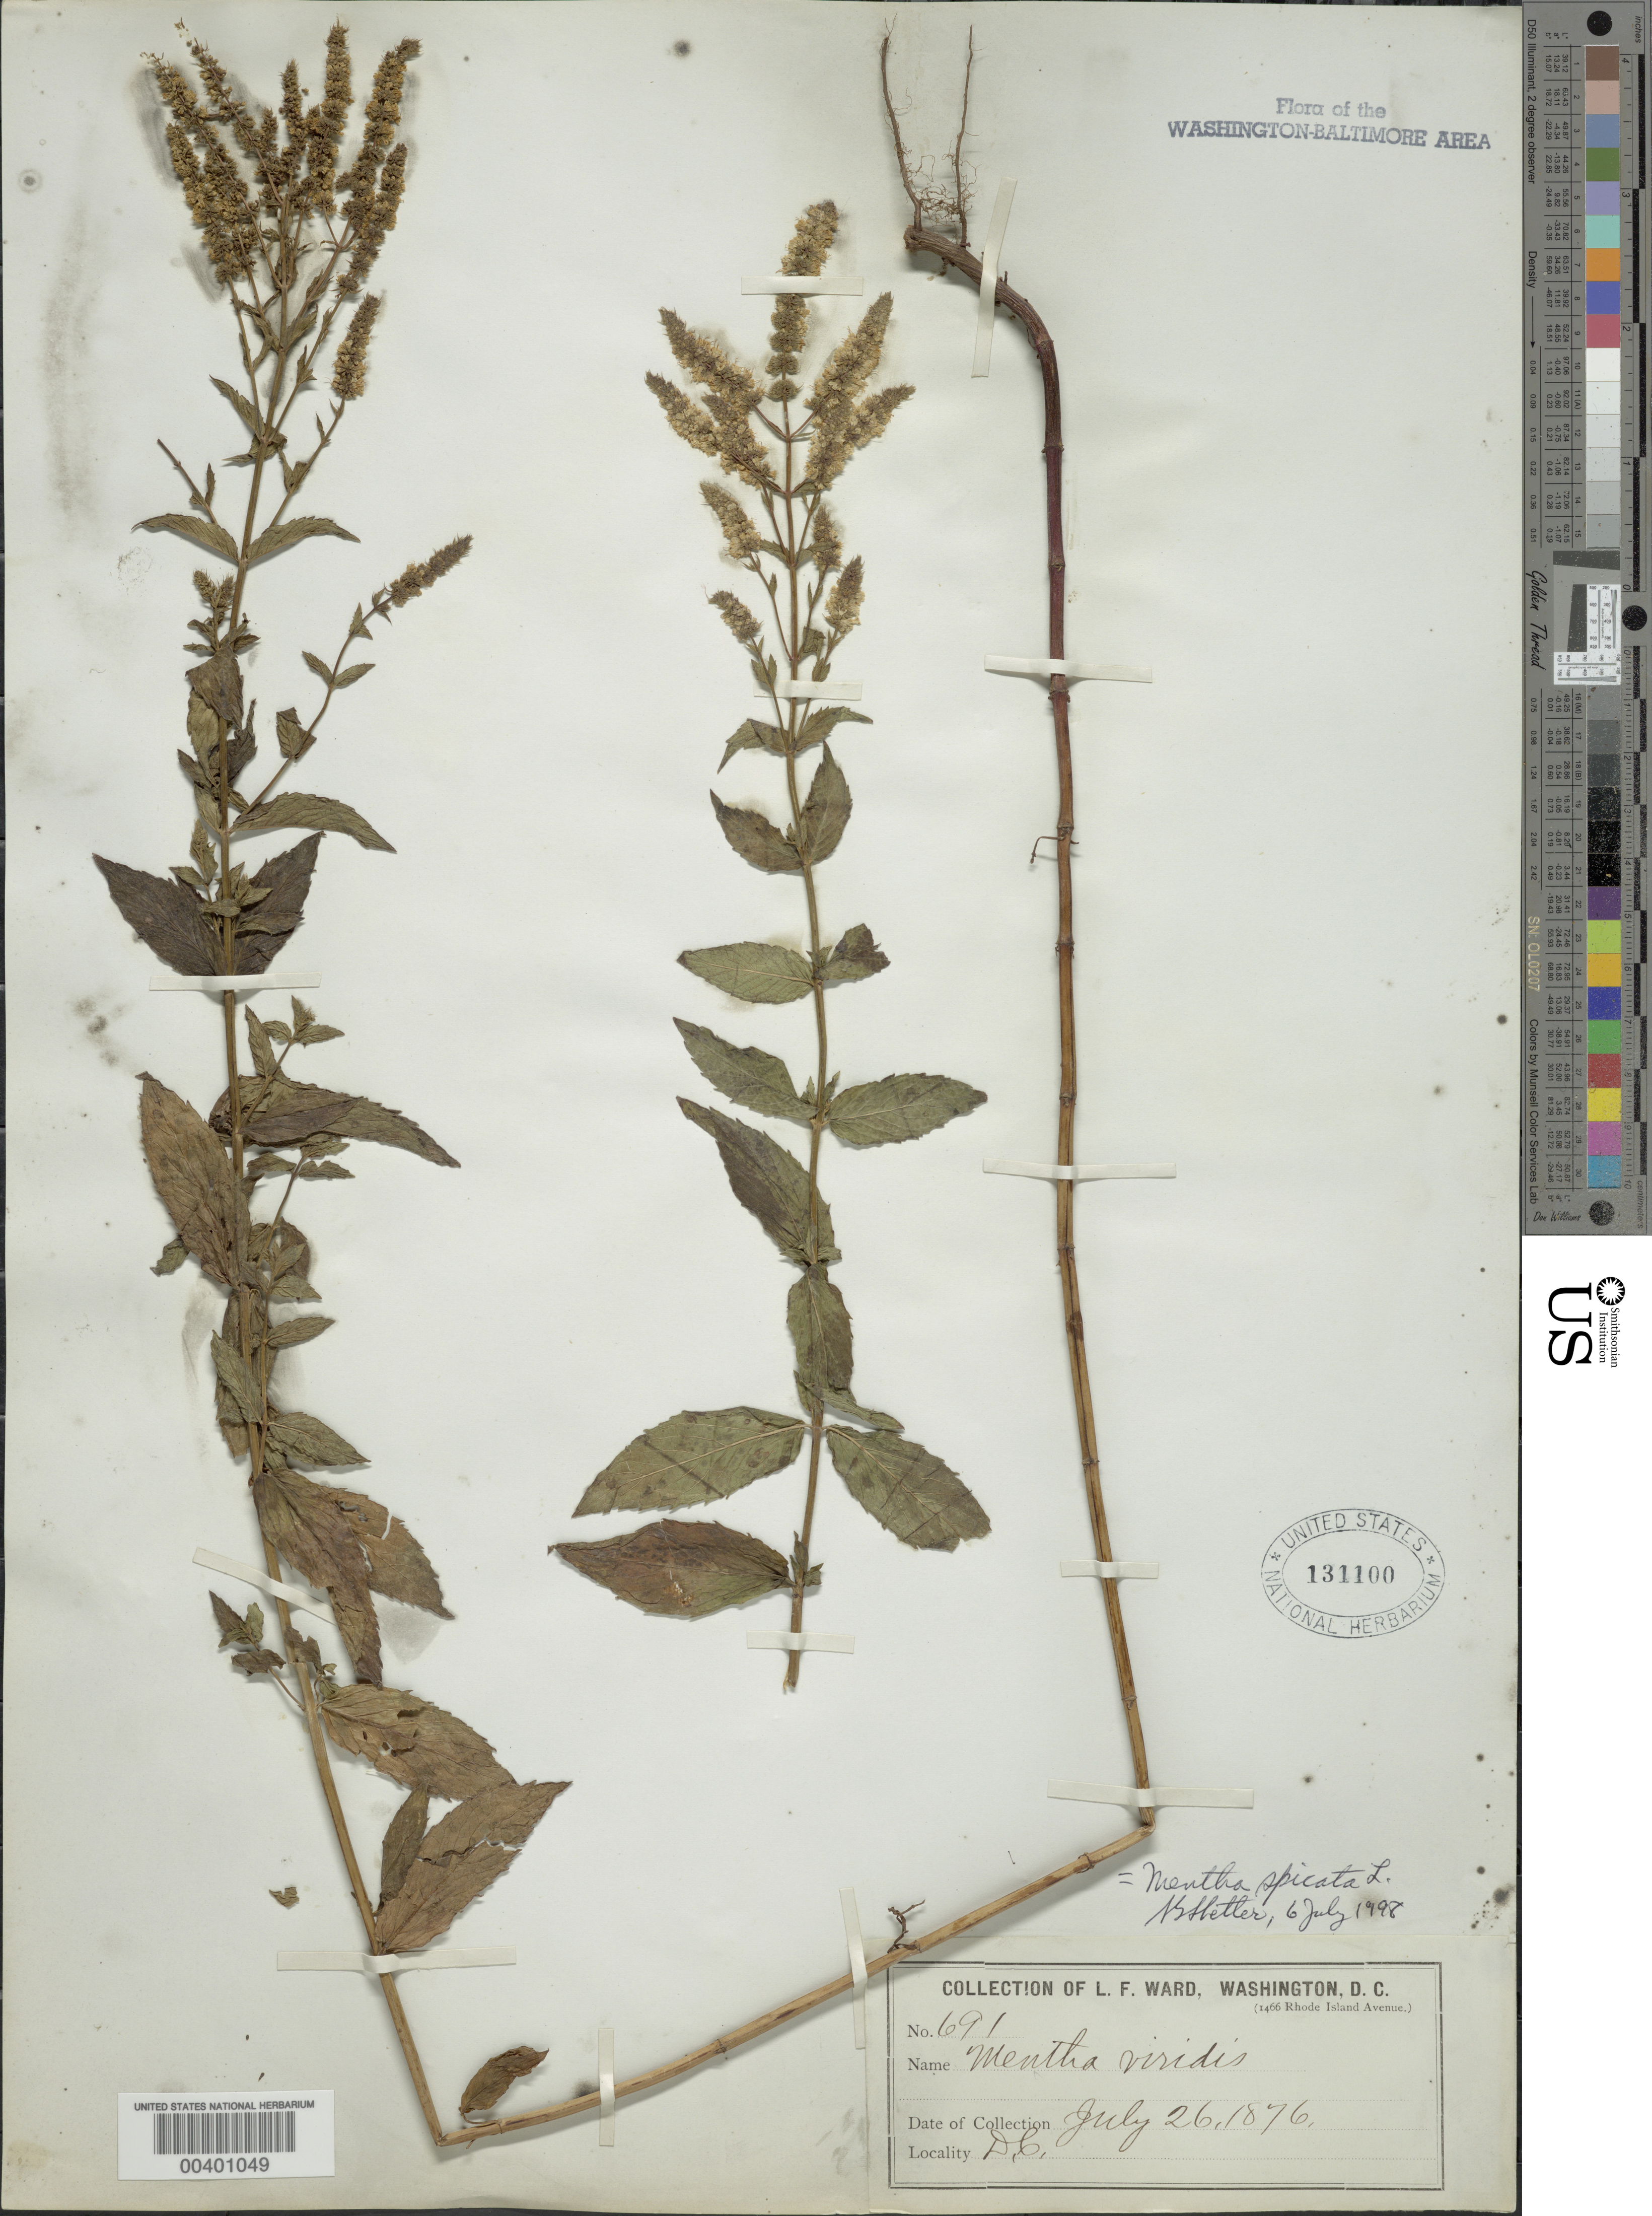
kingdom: Plantae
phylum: Tracheophyta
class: Magnoliopsida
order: Lamiales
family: Lamiaceae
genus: Mentha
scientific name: Mentha spicata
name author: L.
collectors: L. F. Ward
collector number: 691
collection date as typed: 26 Jul 1876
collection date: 1876-07-26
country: United States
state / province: District of Columbia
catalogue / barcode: US 131100